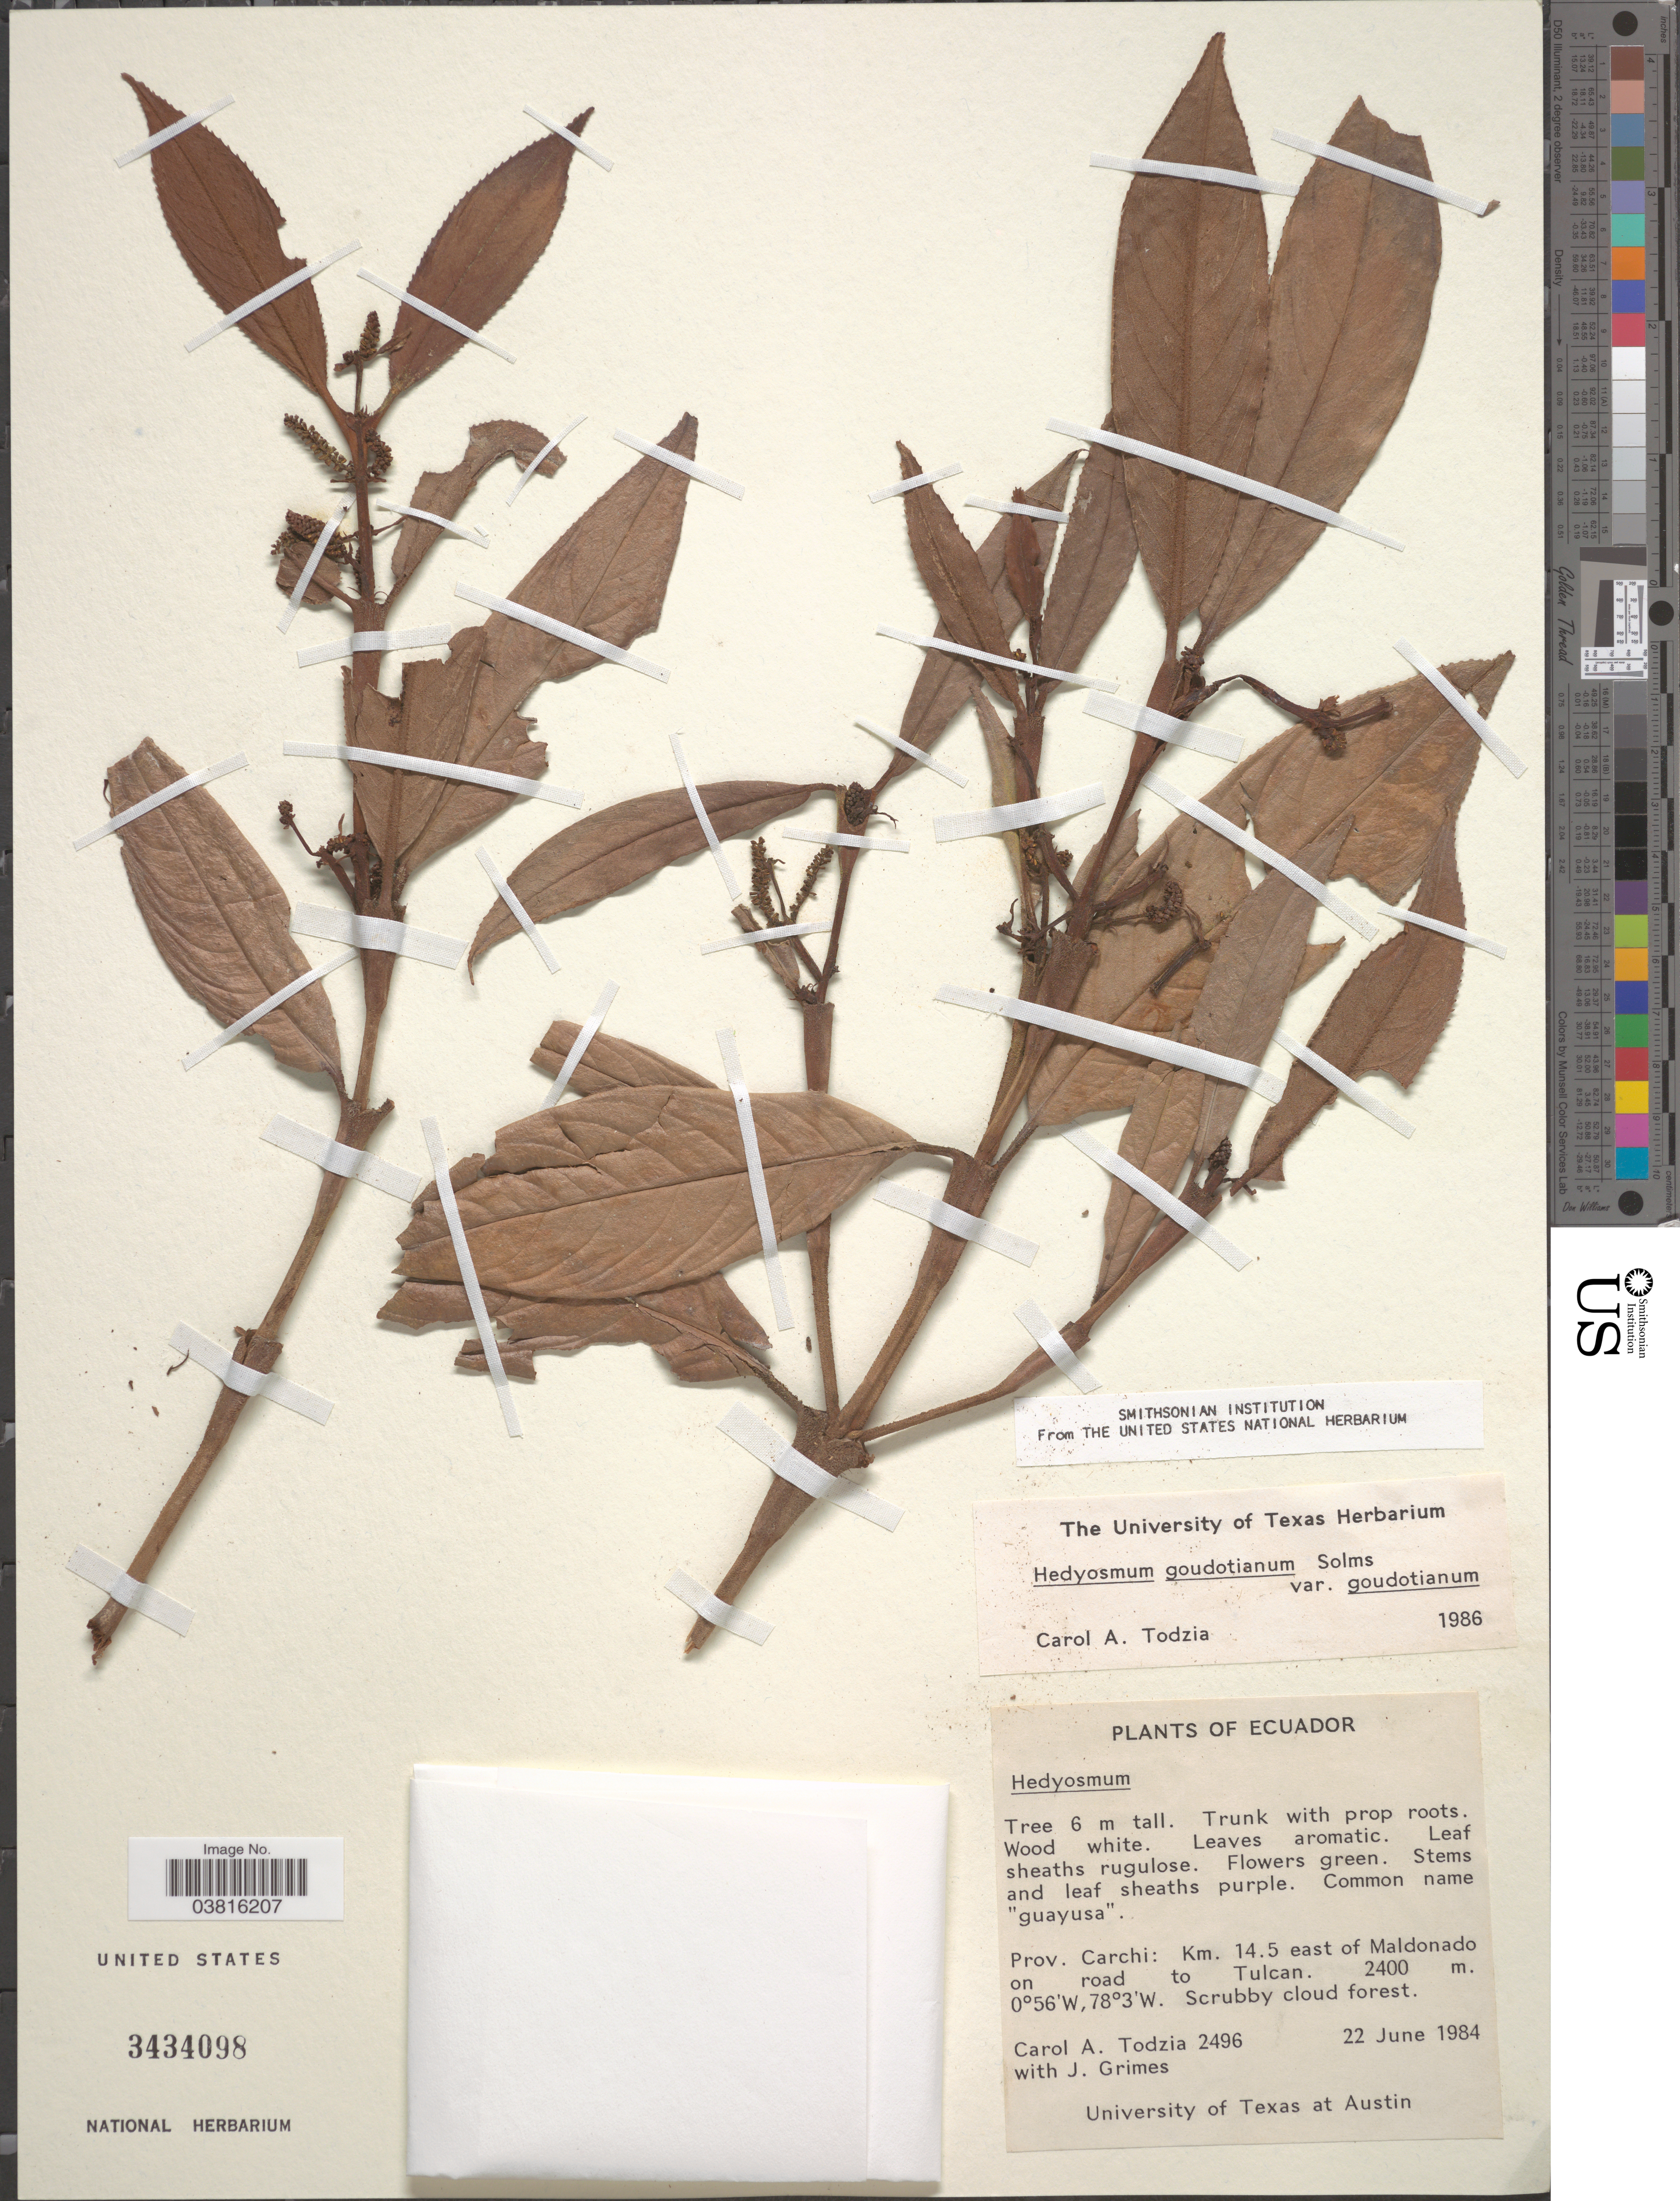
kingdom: Plantae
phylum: Tracheophyta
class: Magnoliopsida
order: Chloranthales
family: Chloranthaceae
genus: Hedyosmum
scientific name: Hedyosmum goudotianum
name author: Solms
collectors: C. A. Todzia & J. Grimes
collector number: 2496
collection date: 1984-06-22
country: Ecuador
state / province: Carchi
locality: Km. 14.5 east of Maldonado on road to Tulcan.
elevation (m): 2400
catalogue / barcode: US 3434098